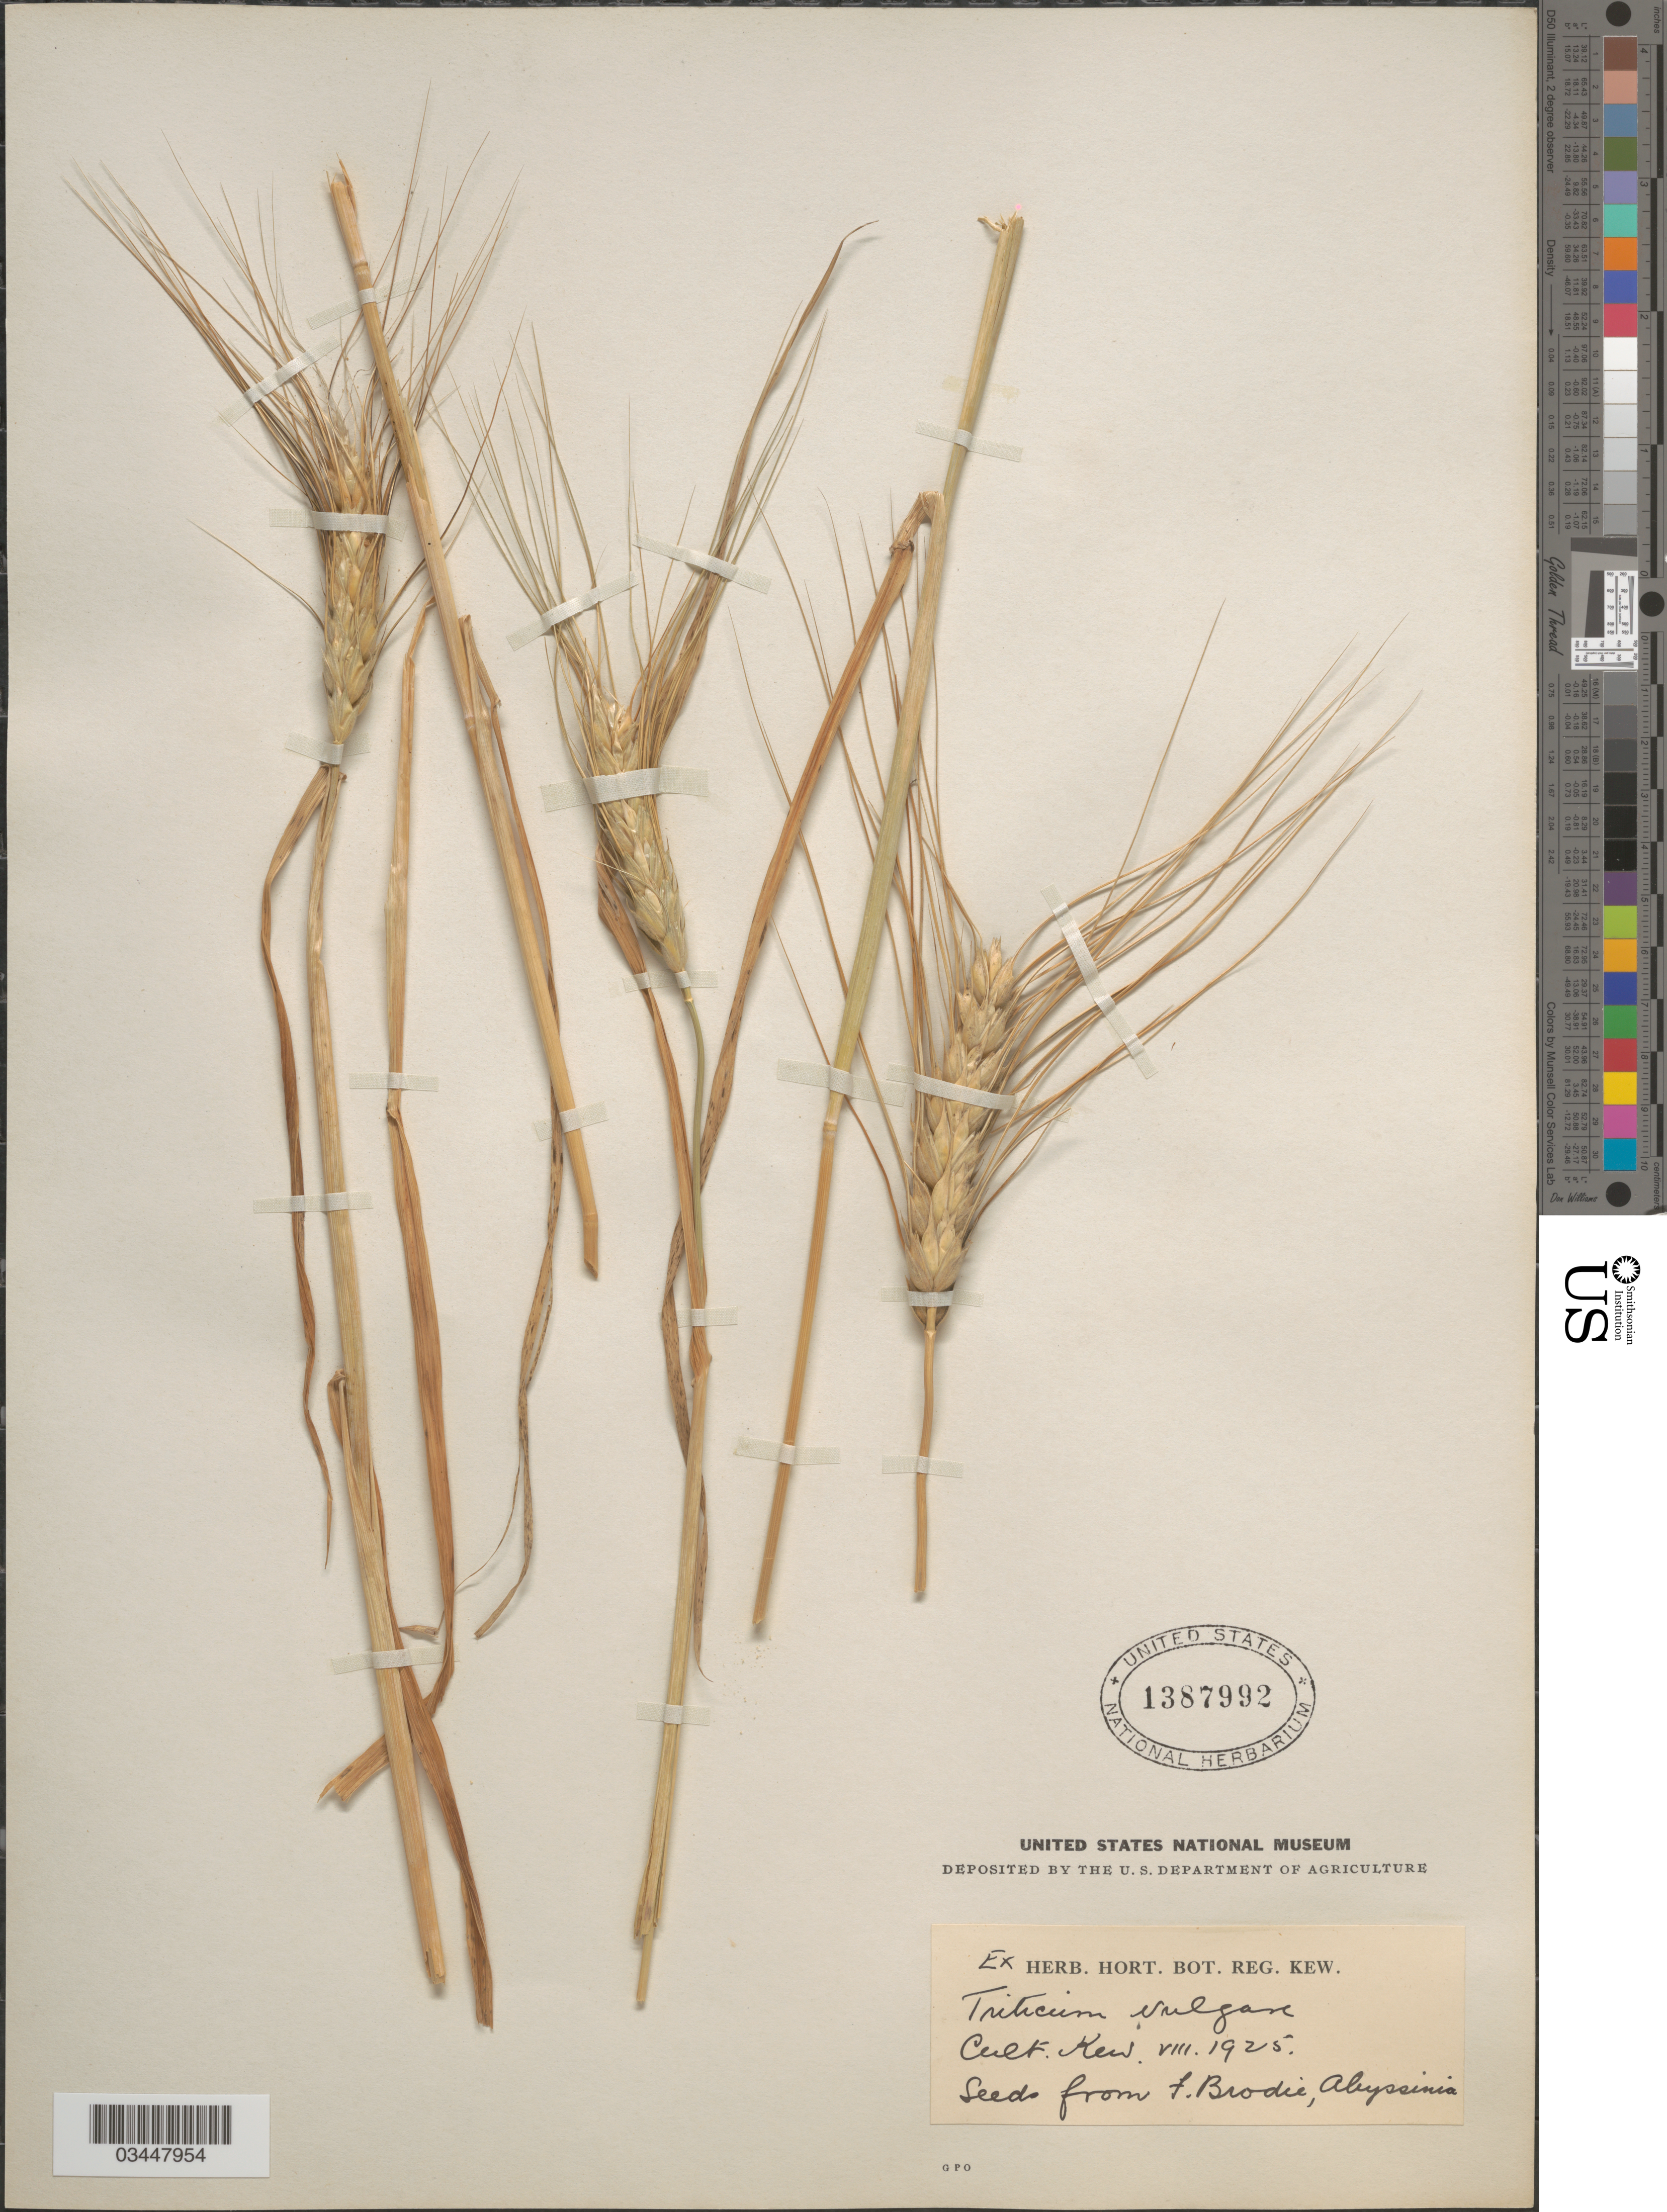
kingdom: Plantae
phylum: Tracheophyta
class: Liliopsida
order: Poales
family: Poaceae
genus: Triticum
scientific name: Triticum aestivum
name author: L.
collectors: ex herb. Hort. Reg. Kew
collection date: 1925-08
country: United Kingdom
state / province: England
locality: Kew.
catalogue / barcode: US 1387992